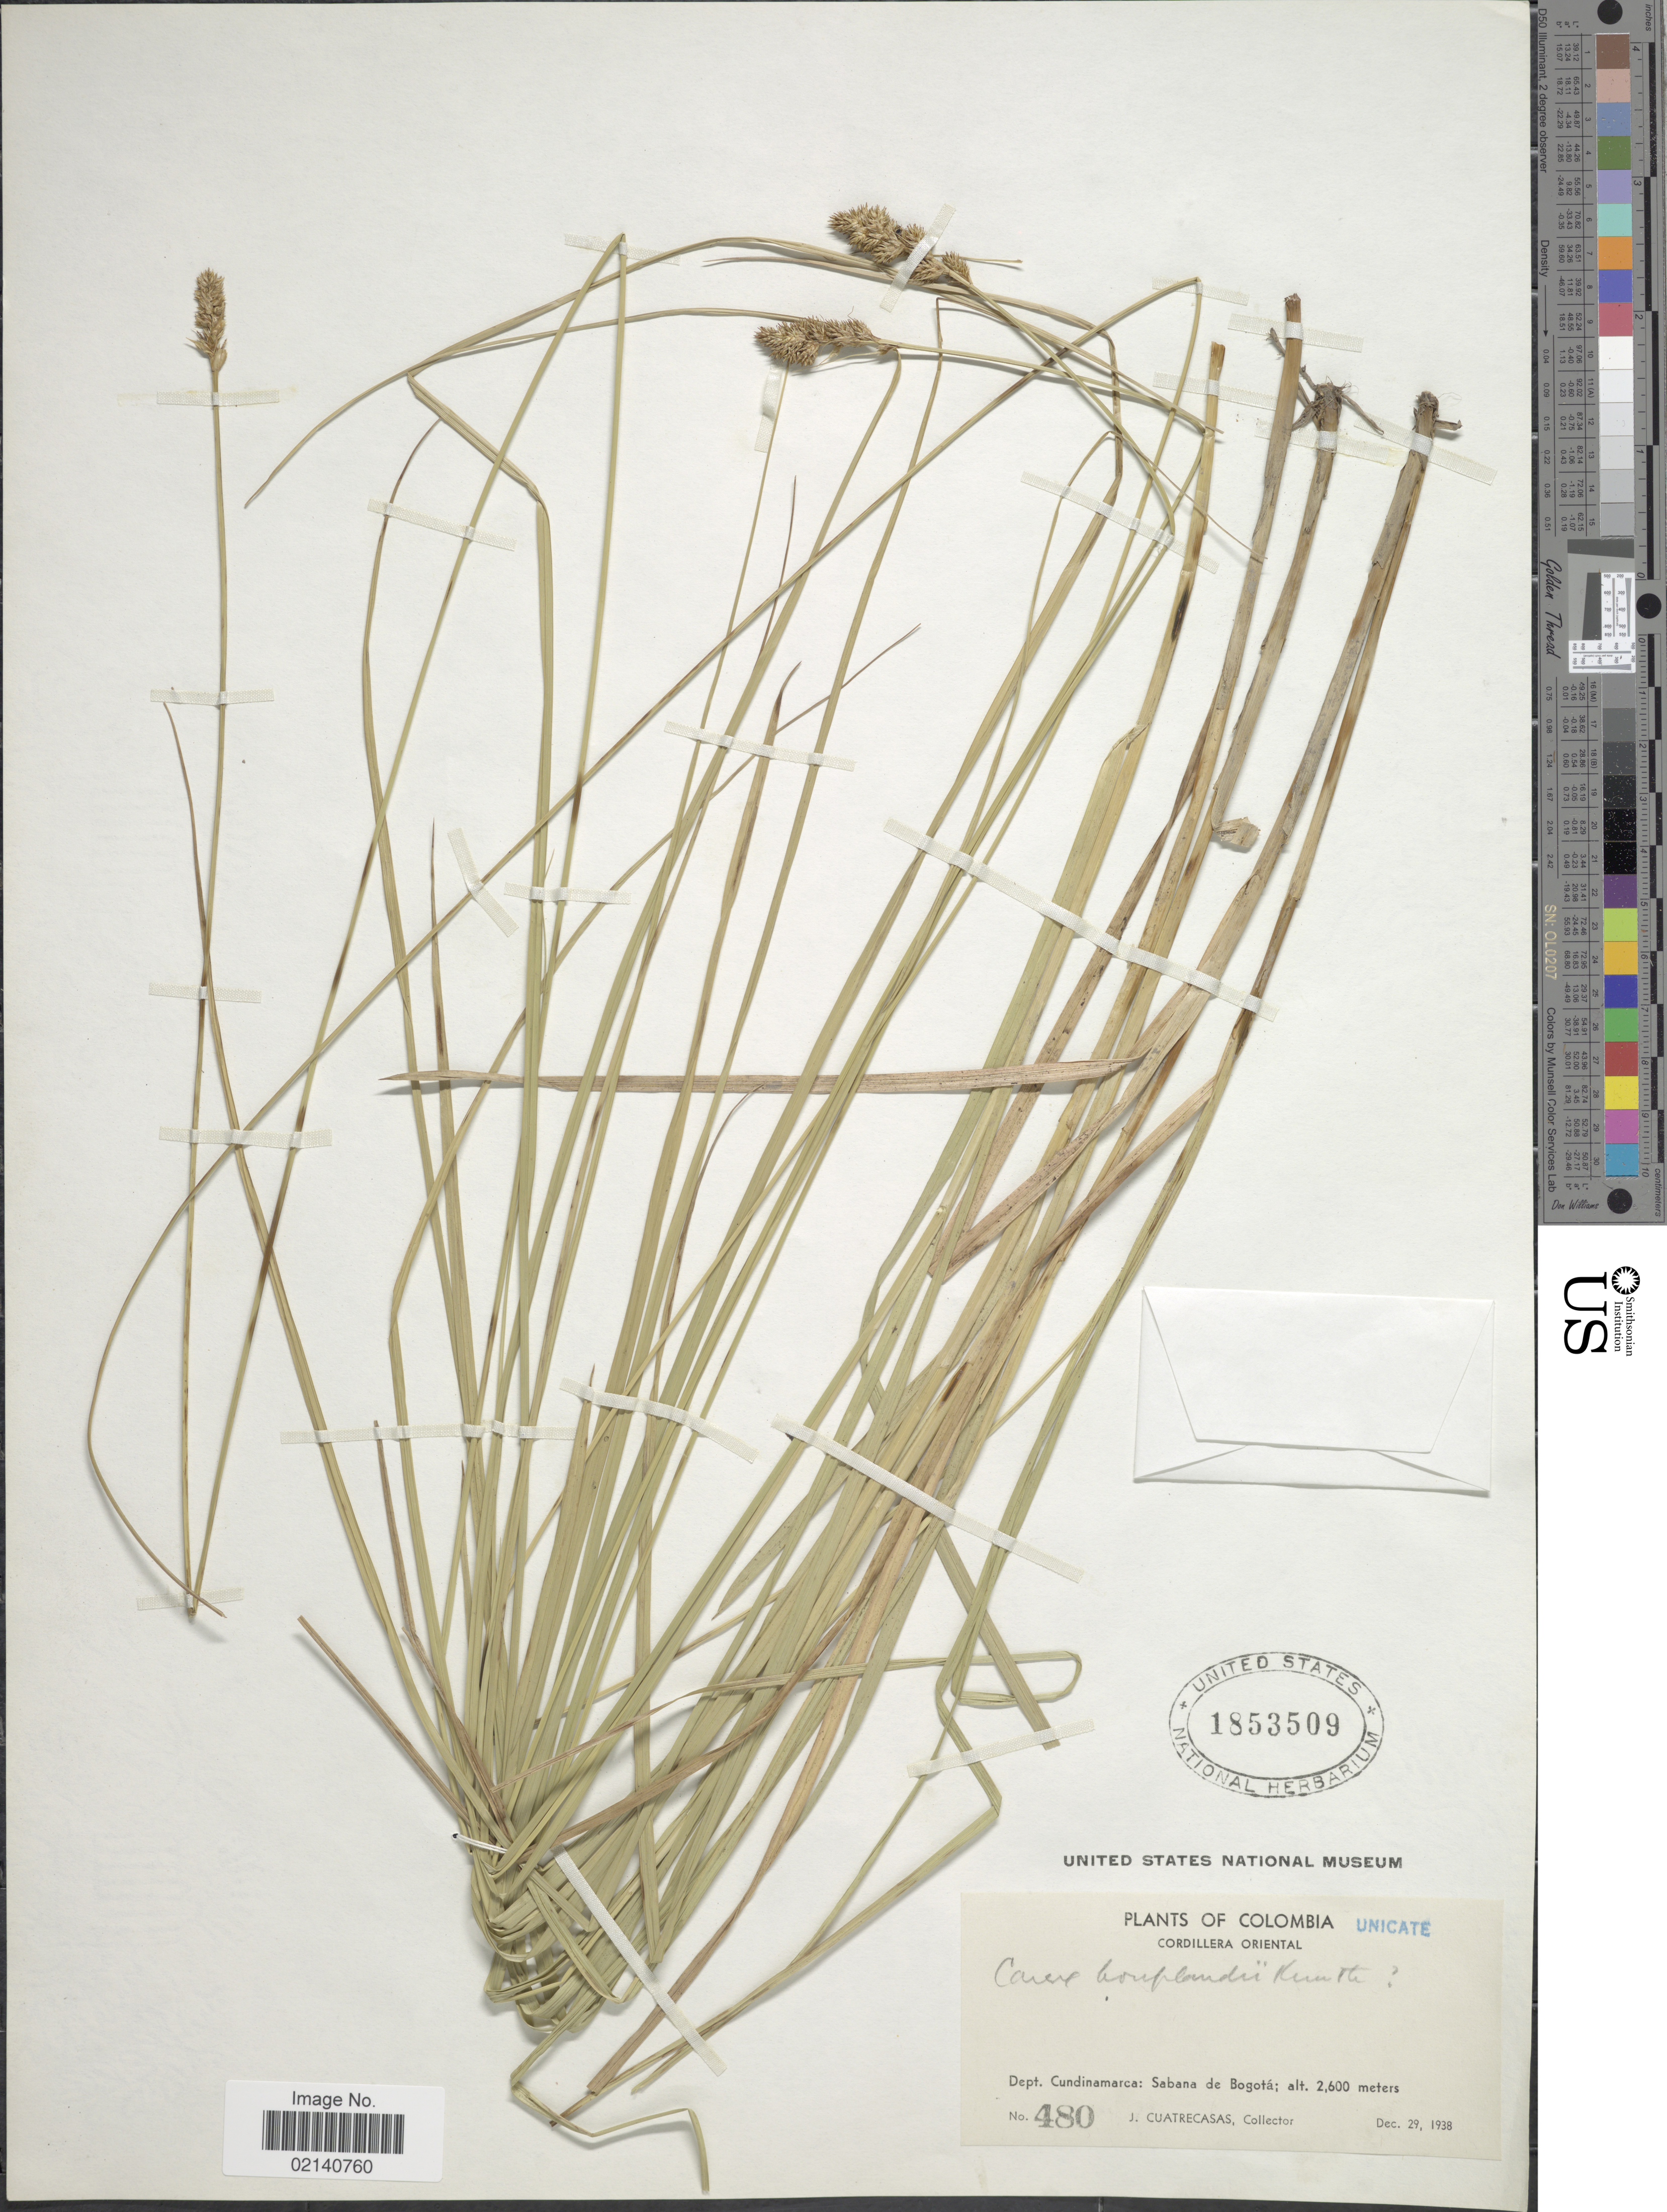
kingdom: Plantae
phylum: Tracheophyta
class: Liliopsida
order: Poales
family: Cyperaceae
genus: Carex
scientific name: Carex bonplandii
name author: Kunth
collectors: J. Cuatrecasas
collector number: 480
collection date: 1938-12-29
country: Colombia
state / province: Cundinamarca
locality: Cordillera Oriental, Sabana de Bogota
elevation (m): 2600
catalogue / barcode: US 1853509